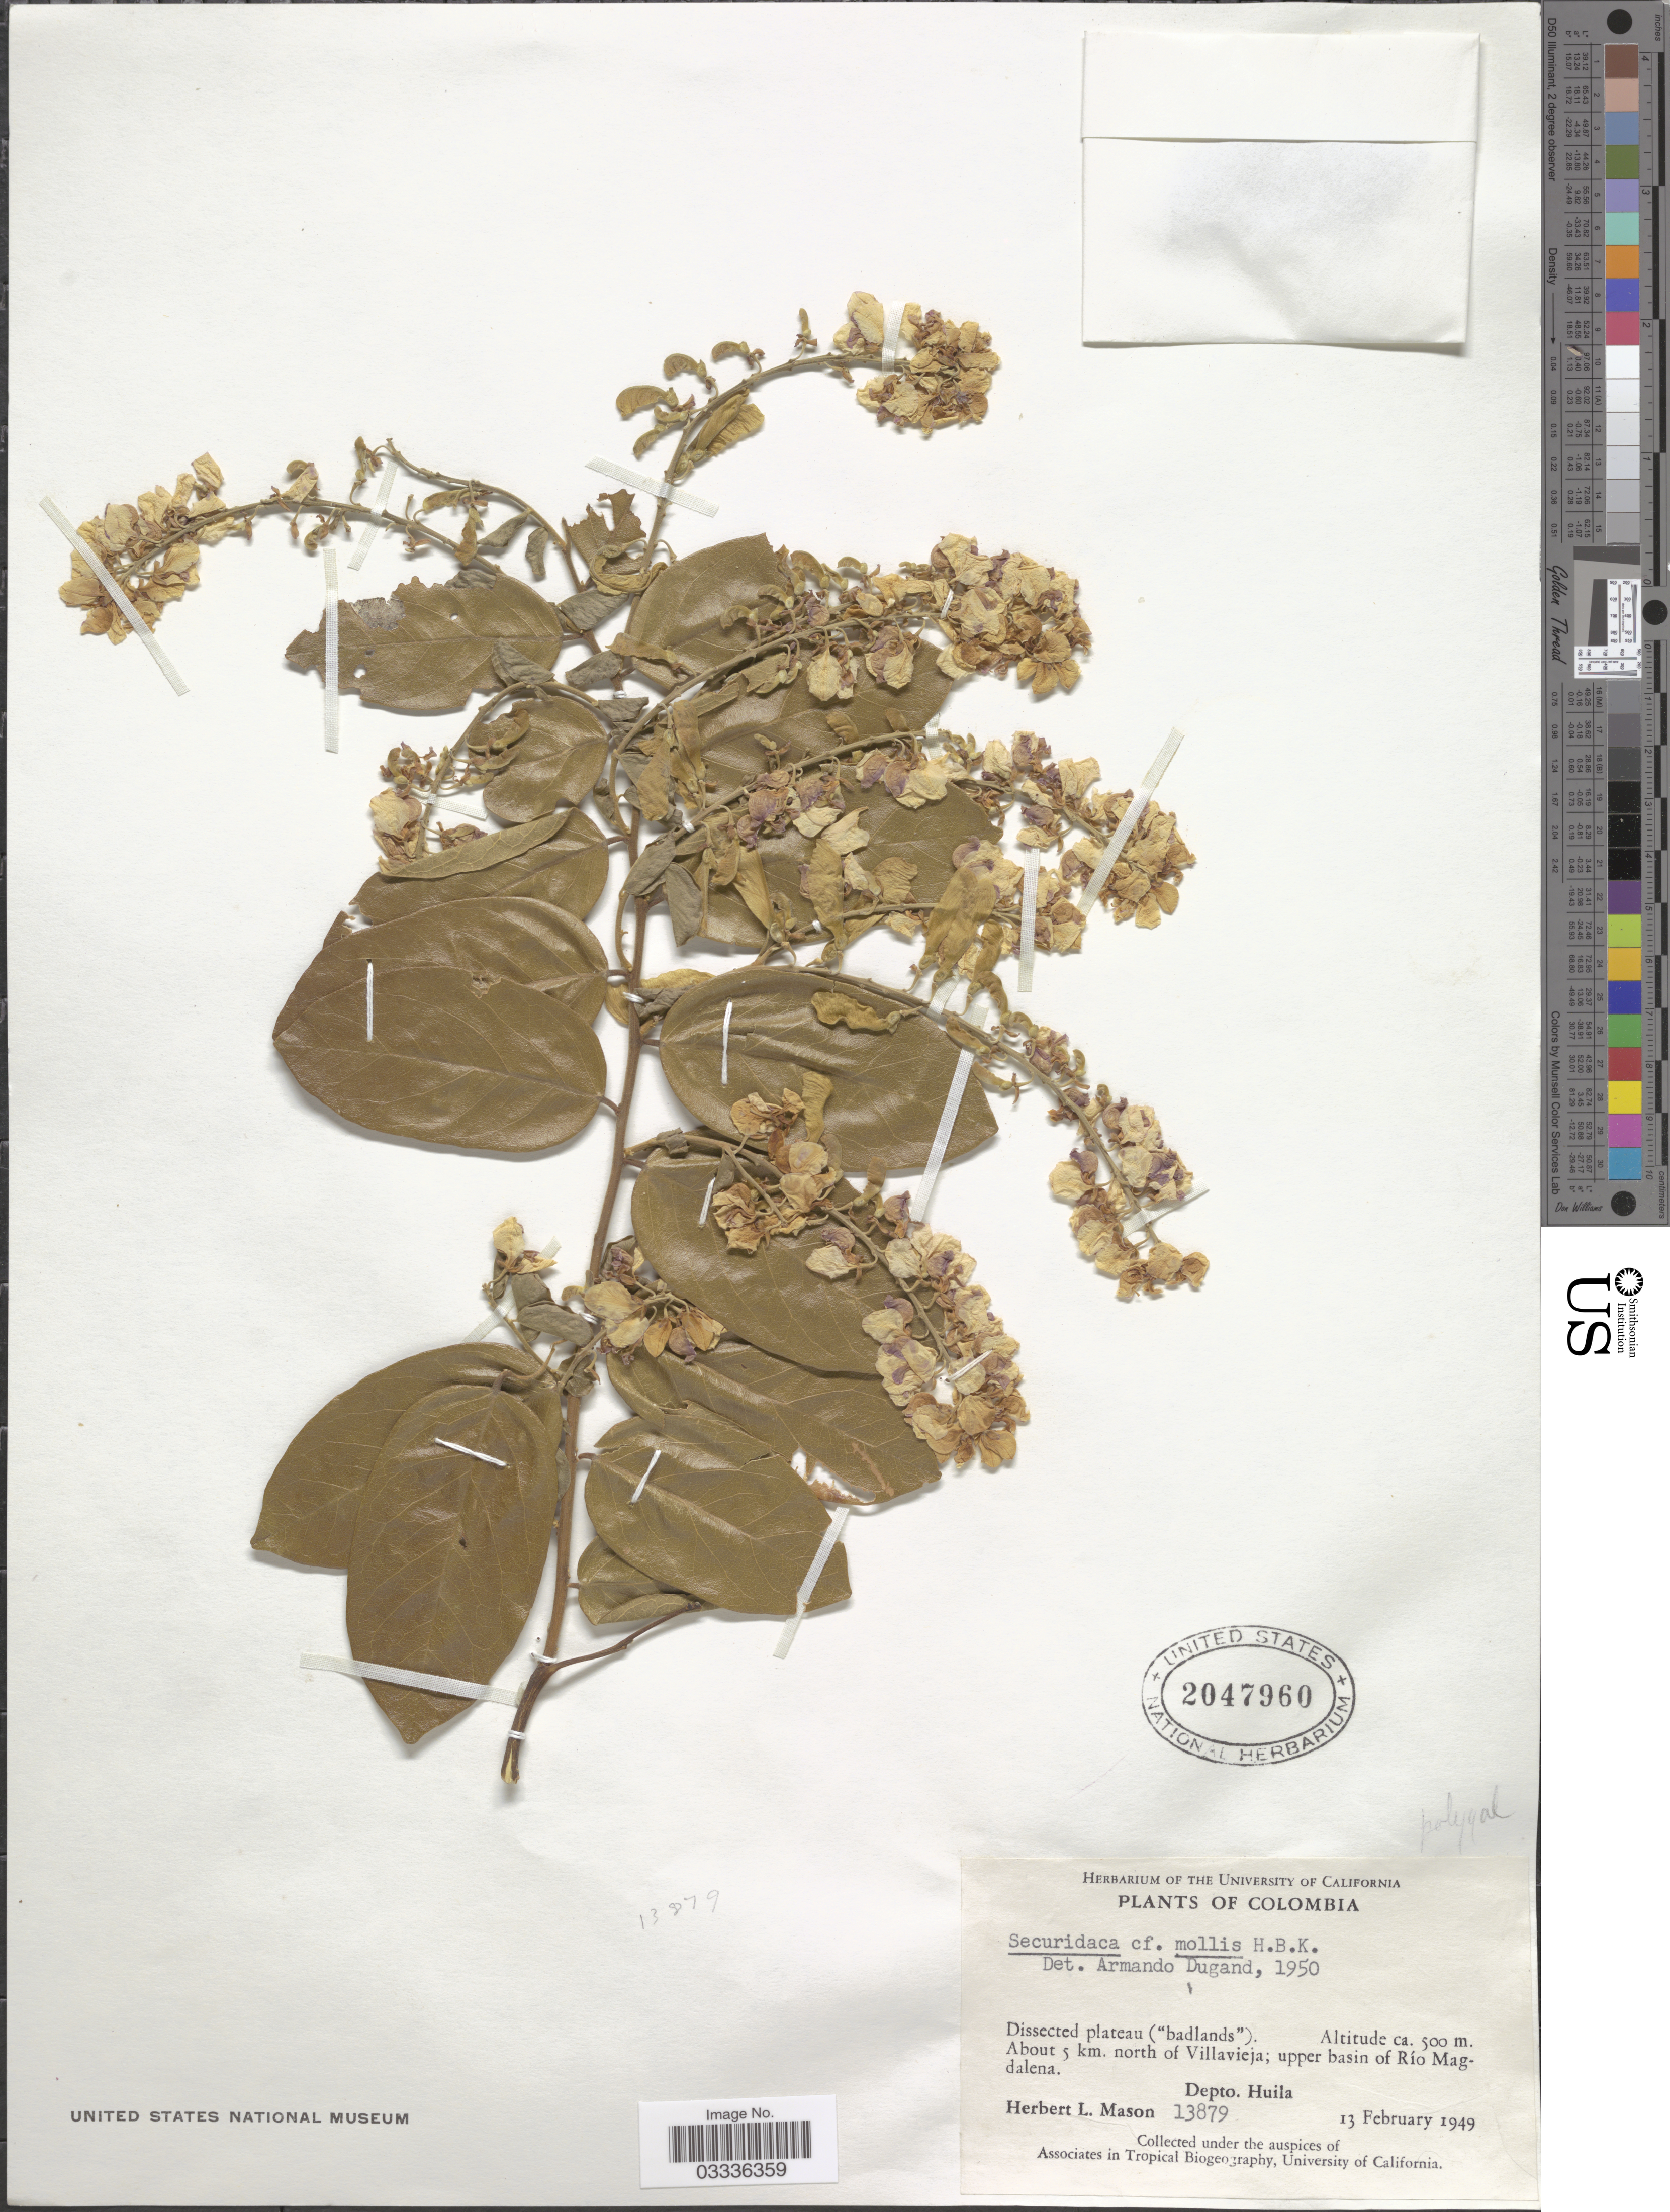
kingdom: Plantae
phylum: Tracheophyta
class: Magnoliopsida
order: Fabales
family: Polygalaceae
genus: Securidaca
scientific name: Securidaca coriacea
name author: Bonpl. ex Steud.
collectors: H. L. Mason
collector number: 13879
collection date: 1949-02-13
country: Colombia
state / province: Huila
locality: About 5 km. north of Villavieja; upper basin of Río Magdalena. Depto. Huila.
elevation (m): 500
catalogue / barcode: US 2047960